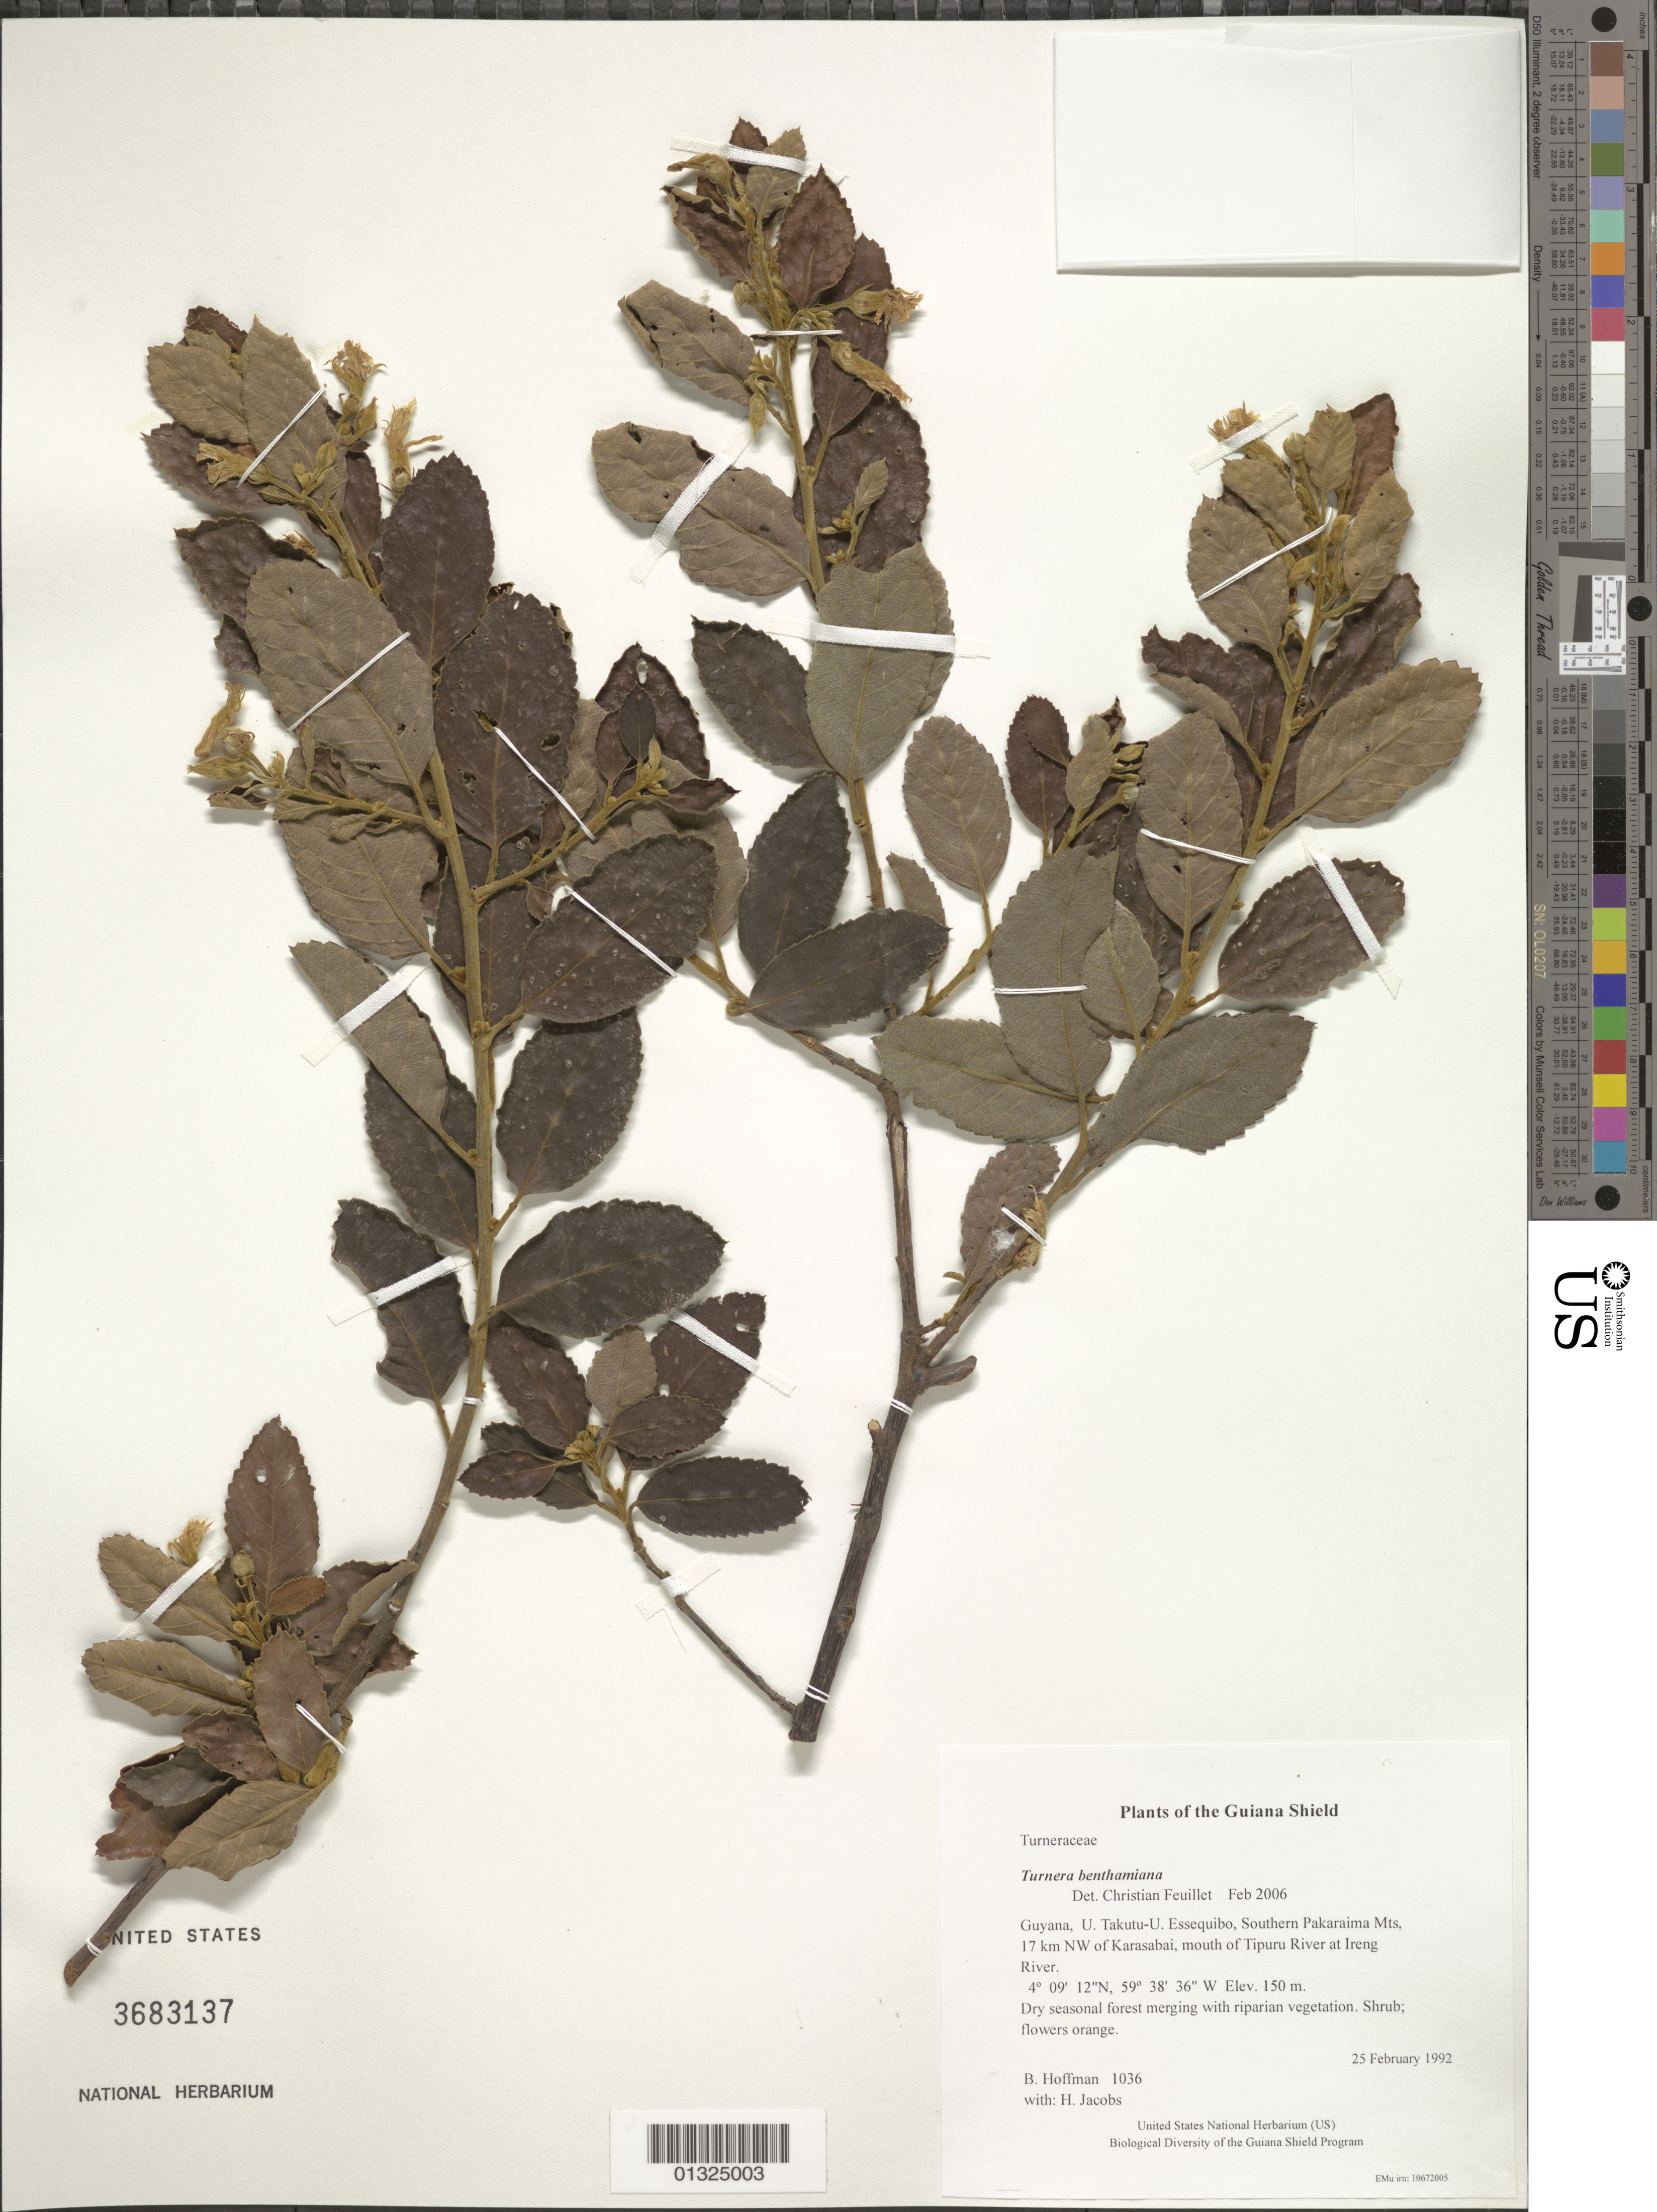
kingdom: Plantae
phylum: Tracheophyta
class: Magnoliopsida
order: Malpighiales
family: Turneraceae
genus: Turnera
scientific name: Turnera benthamiana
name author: M.R. Schomb.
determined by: Feuillet, C.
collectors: B. Hoffman & H. Jacobs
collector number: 1036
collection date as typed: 25 February 1992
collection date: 1992-02-25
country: Guyana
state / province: U. Takutu-U. Essequibo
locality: Southern Pakaraima Mts, 17 km NW of Karasabai, mouth of Tipuru River at Ireng River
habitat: Dry seasonal forest merging with riparian vegetation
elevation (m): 150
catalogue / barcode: US 3683137